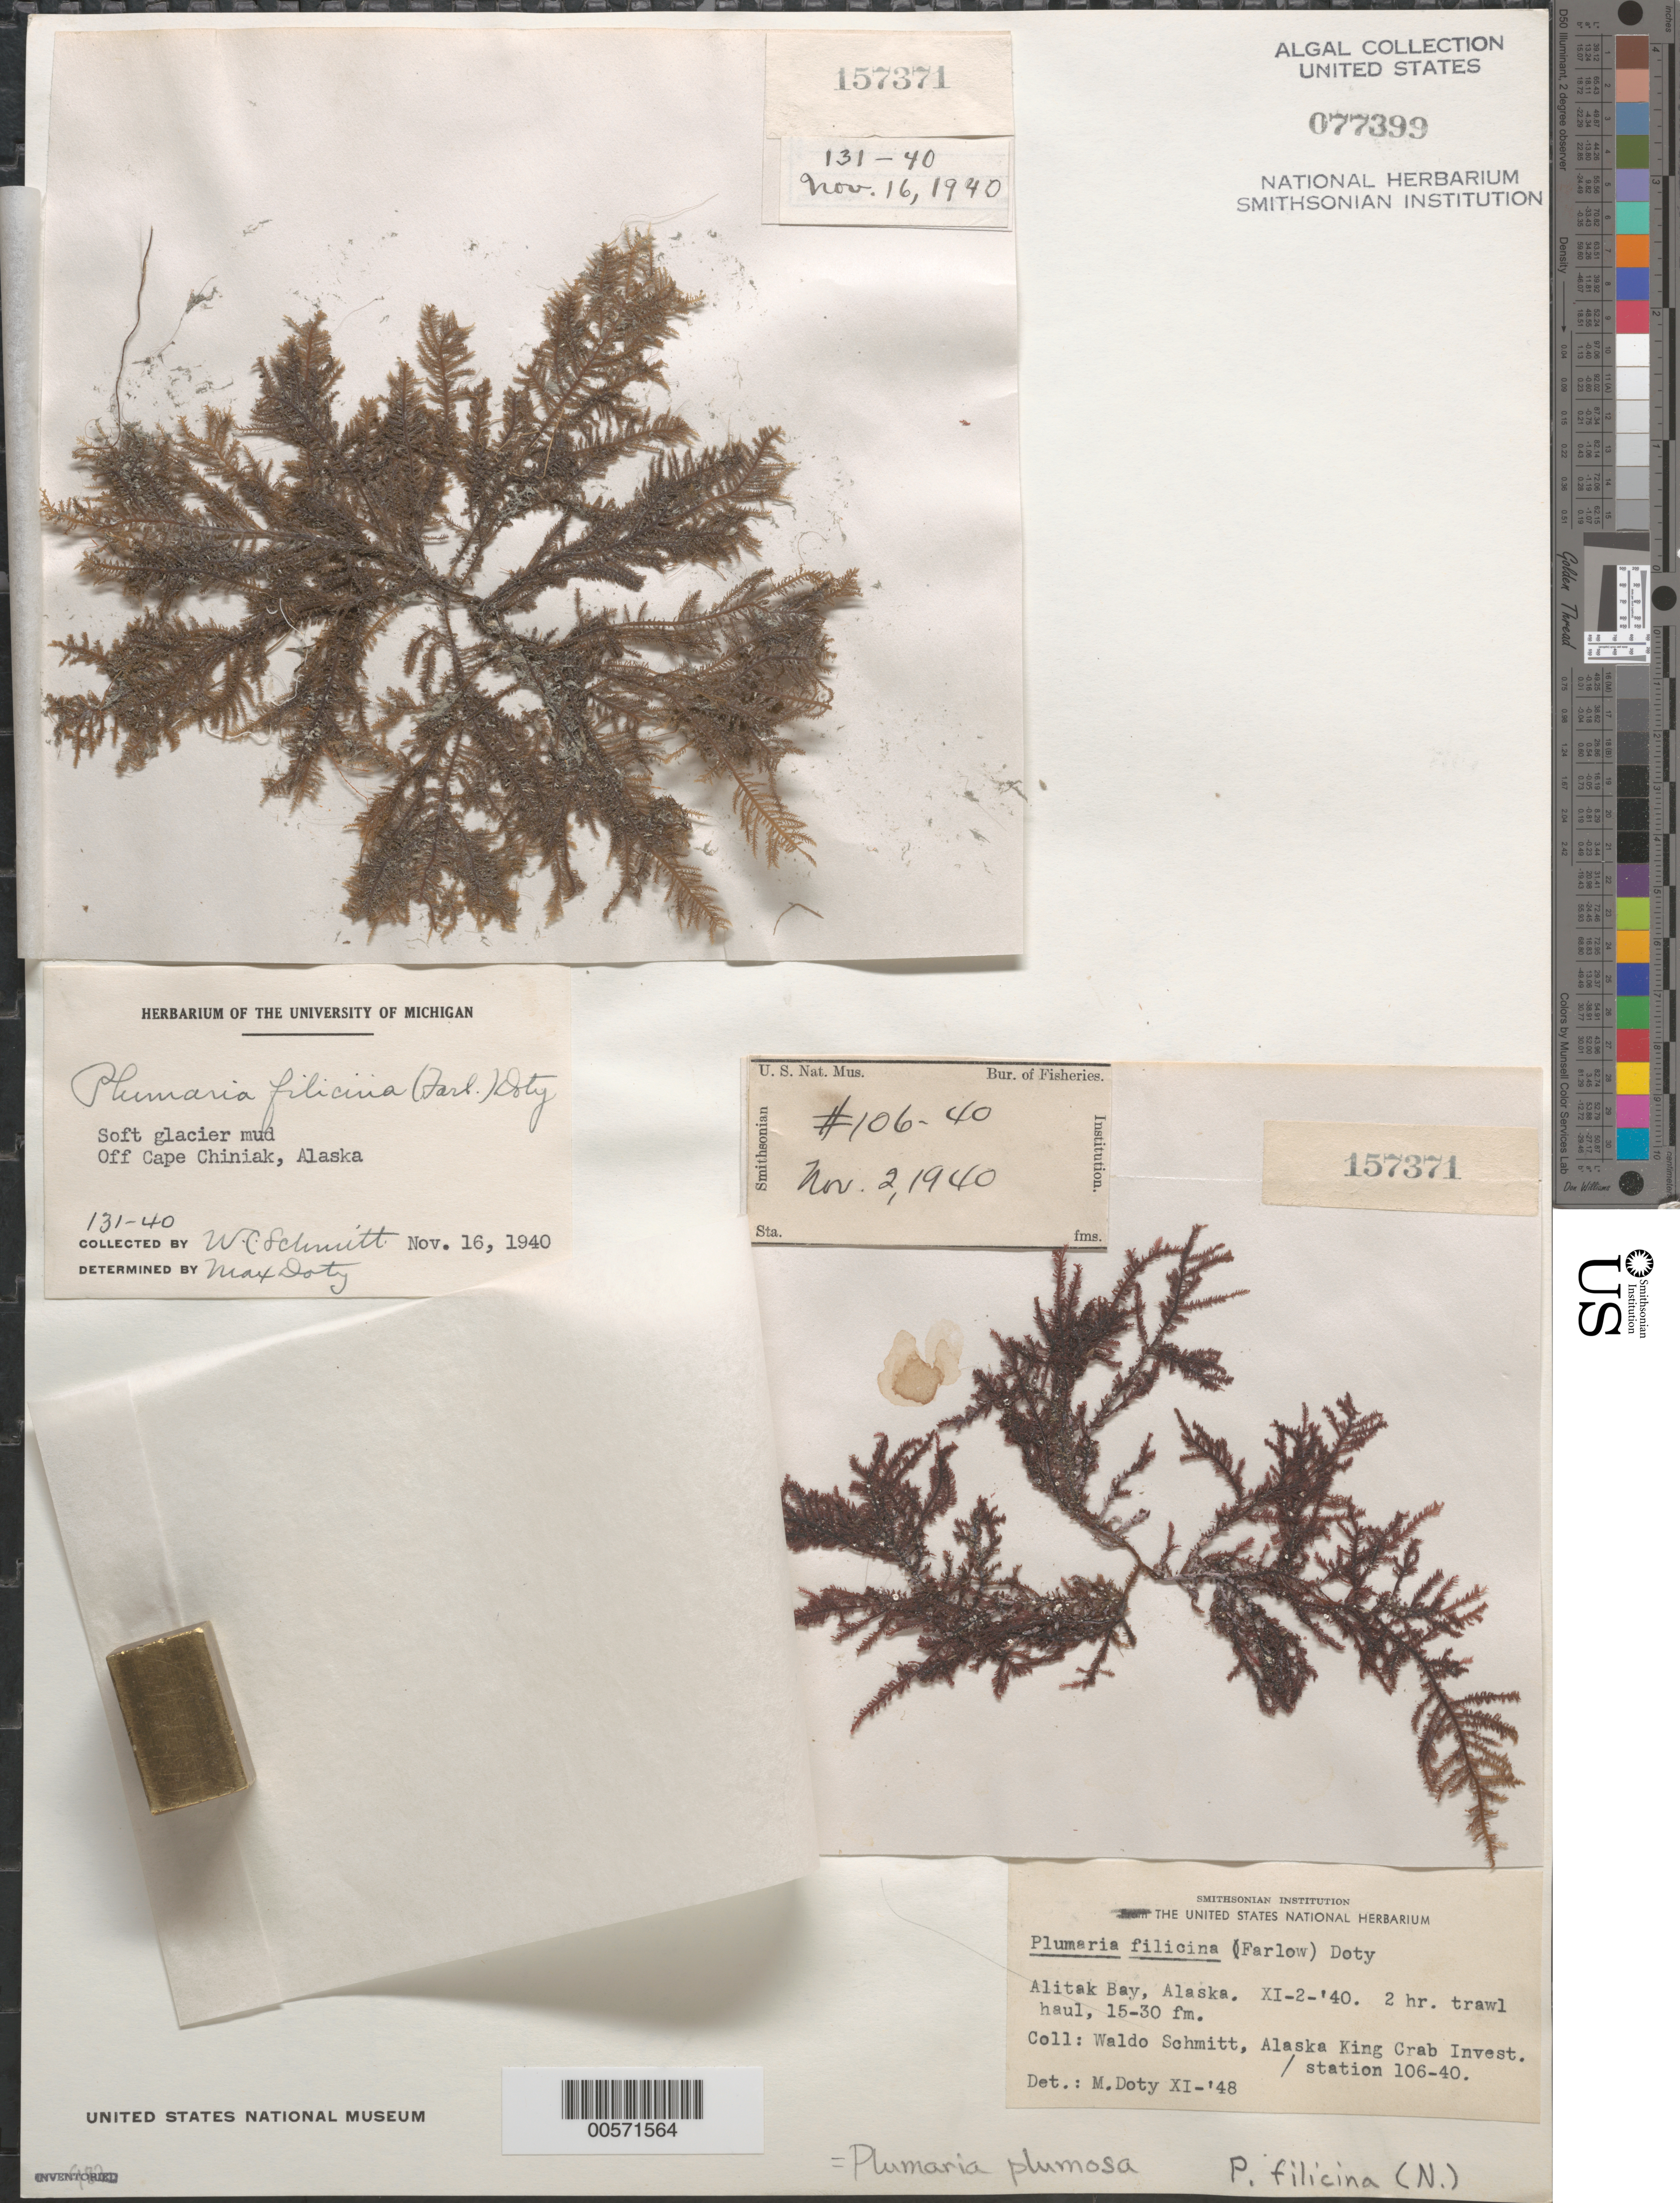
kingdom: Plantae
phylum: Rhodophyta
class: Florideophyceae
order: Ceramiales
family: Wrangeliaceae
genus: Plumaria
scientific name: Plumaria plumosa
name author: (Hudson) Kuntze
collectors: W. L. Schmitt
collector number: Station 106-40 & Station 131-40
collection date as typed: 02 Nov 1940 AND 16 Nov 1940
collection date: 1940-11-02,1940-11-16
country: United States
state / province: Alaska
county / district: Kodiak Island Division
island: Kodiak Island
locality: Alitak Bay, and off Cape Chiniak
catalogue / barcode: US 77399